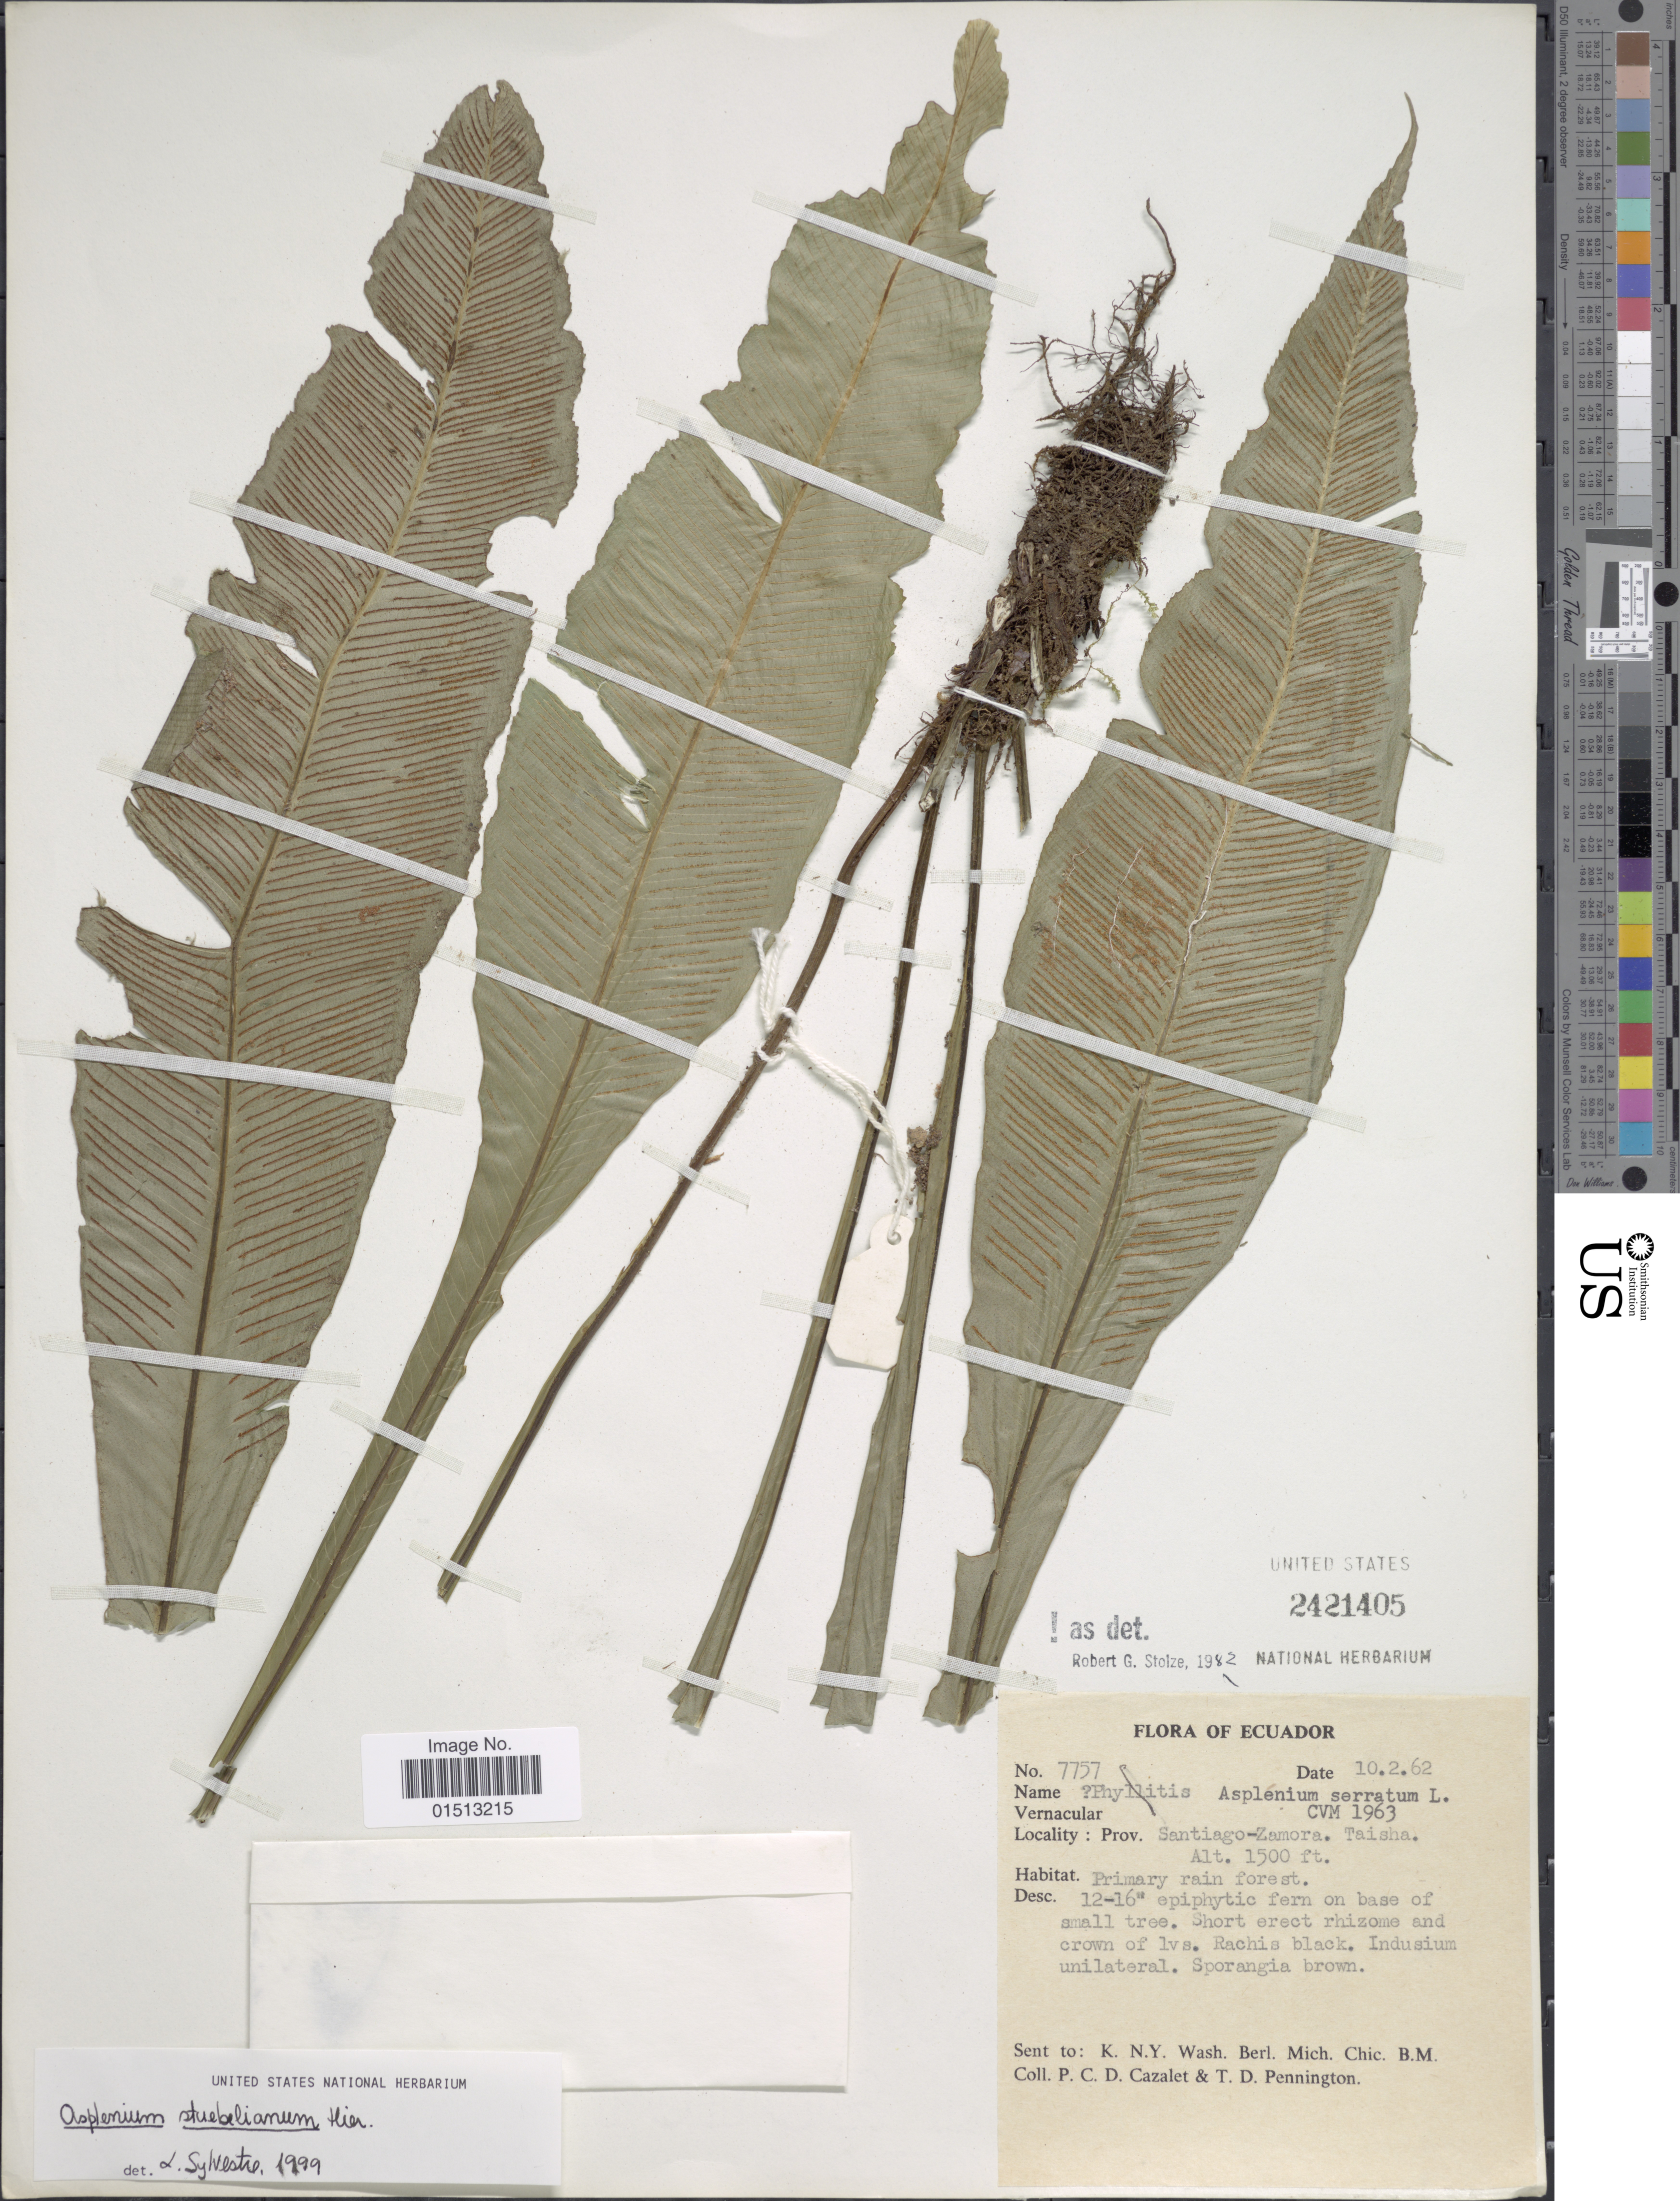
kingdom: Plantae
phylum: Tracheophyta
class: Polypodiopsida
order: Polypodiales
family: Aspleniaceae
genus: Asplenium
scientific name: Asplenium stuebelianum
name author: Hieron.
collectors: P. C. D. Cazalet & T. D. Pennington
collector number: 7757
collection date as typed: Transcribed d/m/y: 10/2/62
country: Ecuador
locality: Prov. Santiago-Zamora, Taisha.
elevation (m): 457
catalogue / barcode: US 2421405